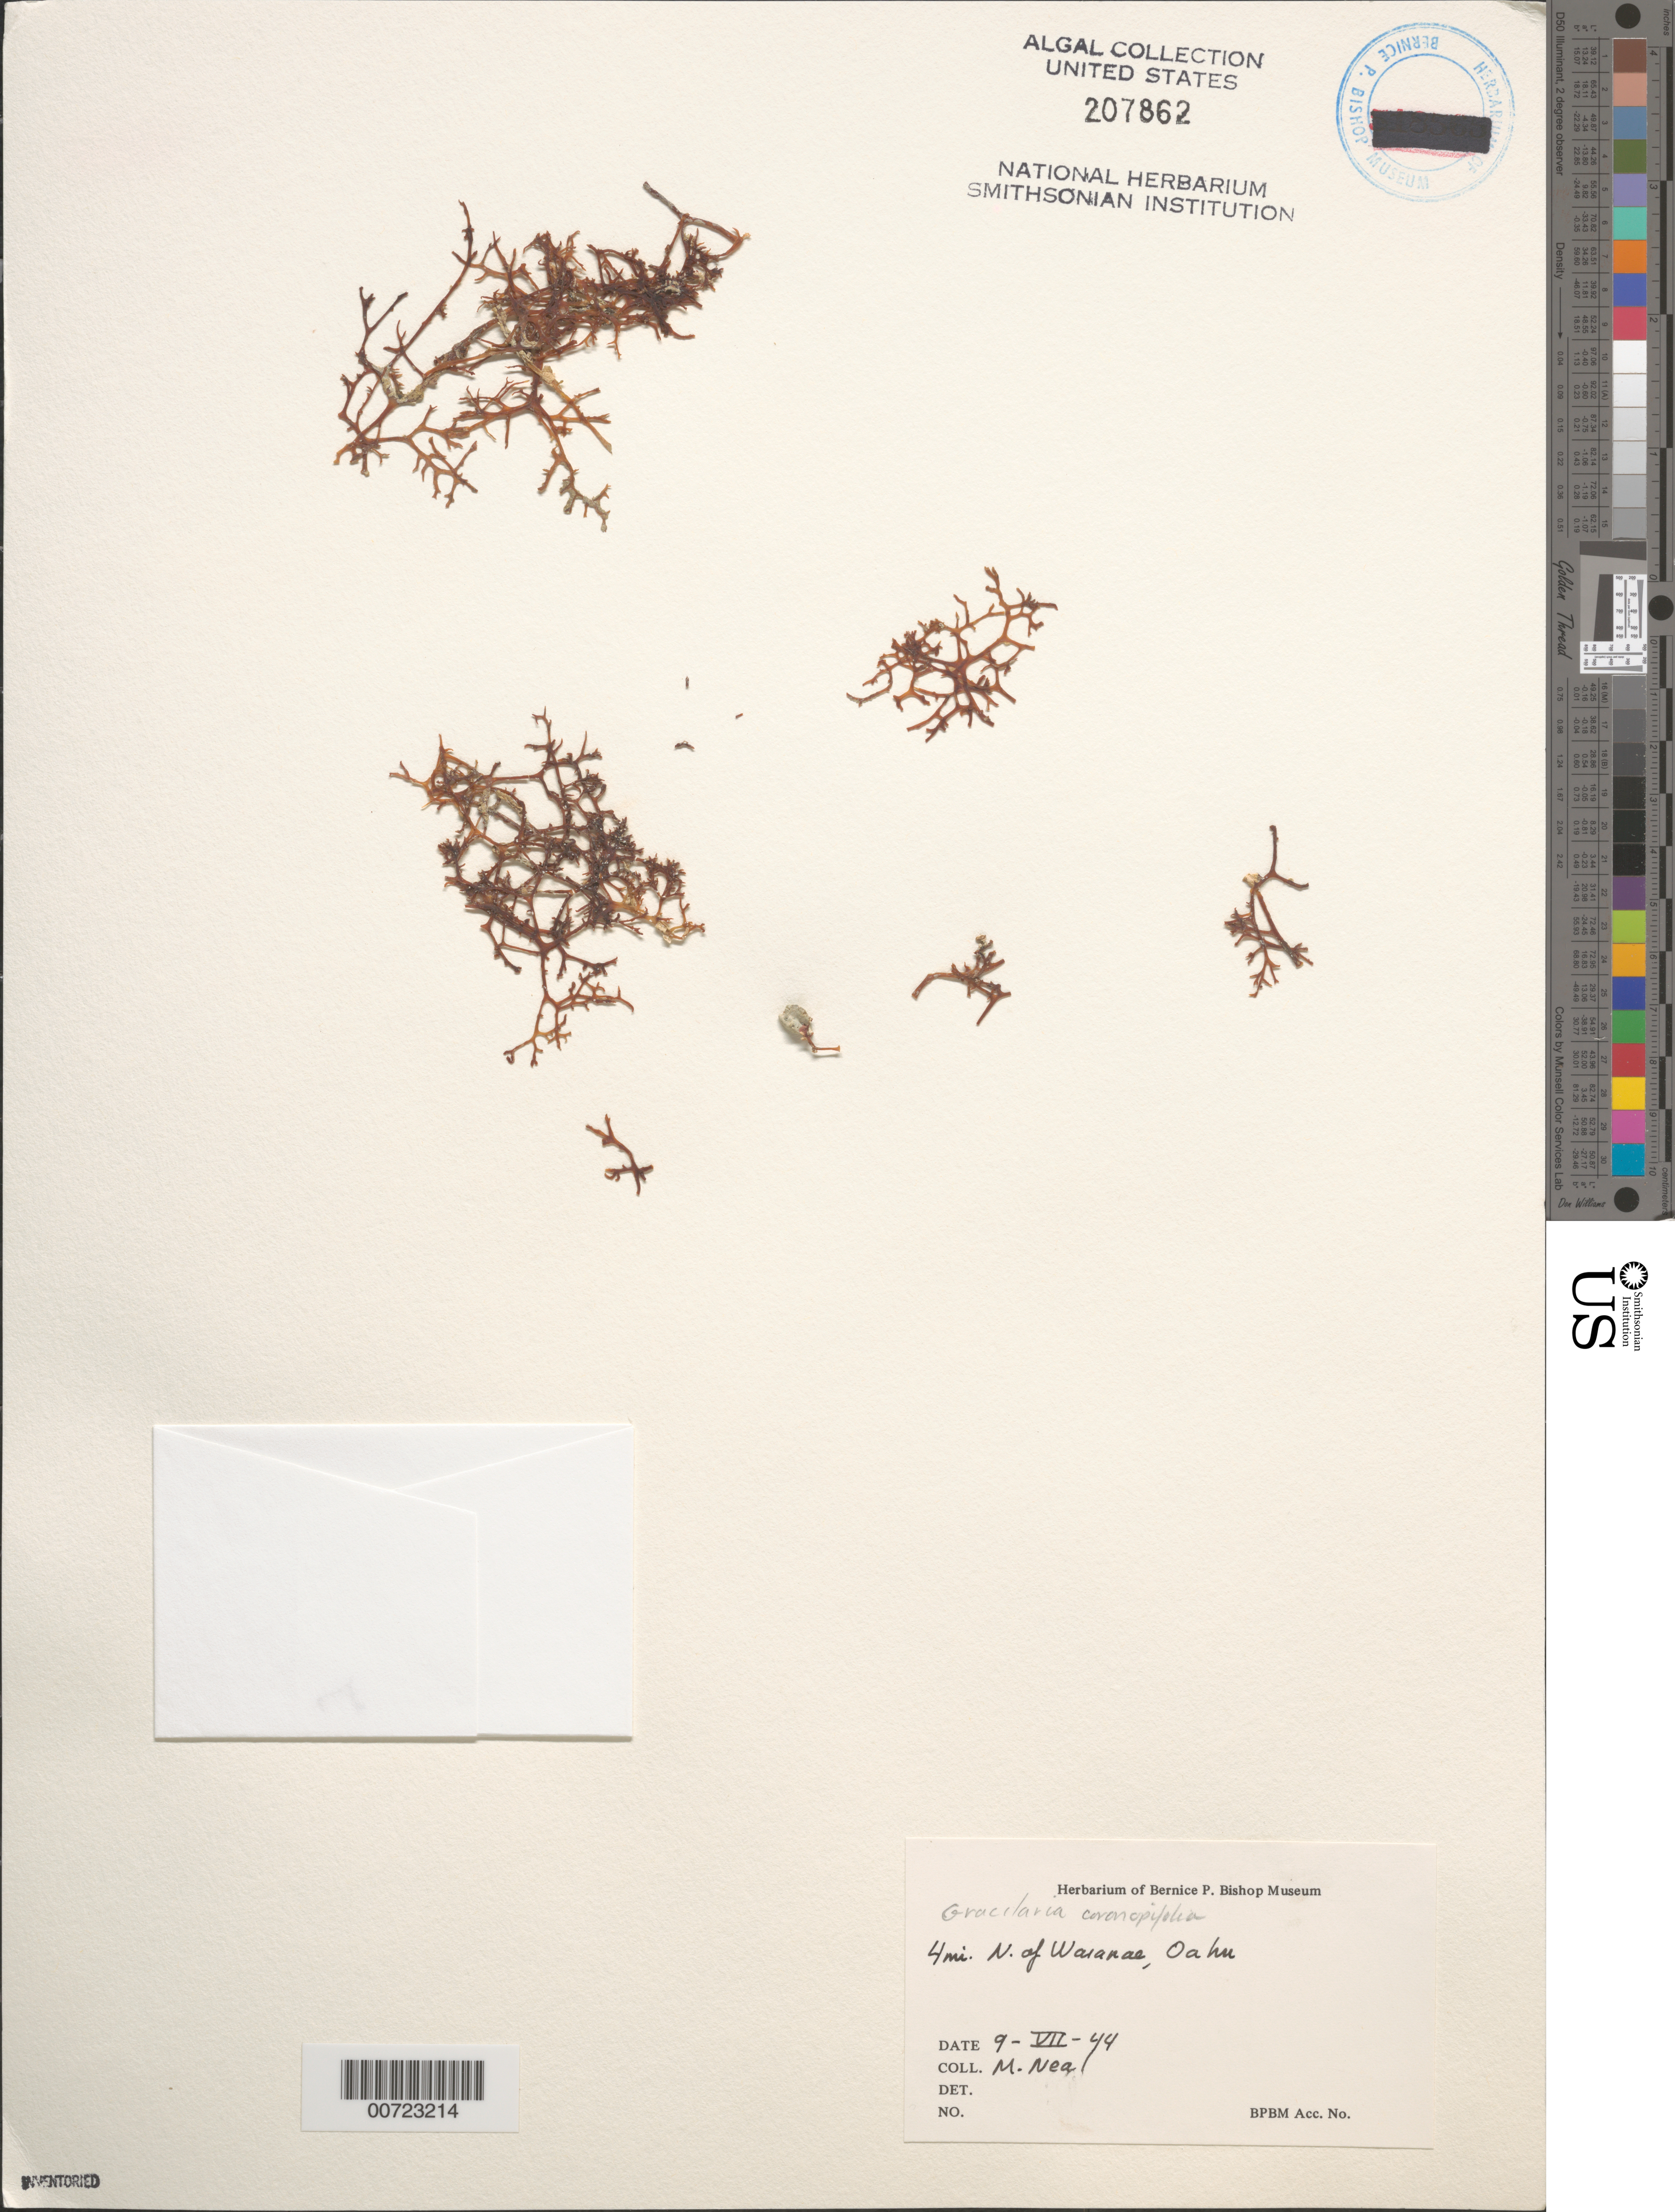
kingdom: Plantae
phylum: Rhodophyta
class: Florideophyceae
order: Gracilariales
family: Gracilariaceae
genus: Gracilaria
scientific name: Gracilaria coronopifolia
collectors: W. Ning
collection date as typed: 09 Jul 1944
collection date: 1944-07-09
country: United States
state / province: Hawaii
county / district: Honolulu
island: Oahu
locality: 4 miles north of Waianae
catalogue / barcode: US 207862